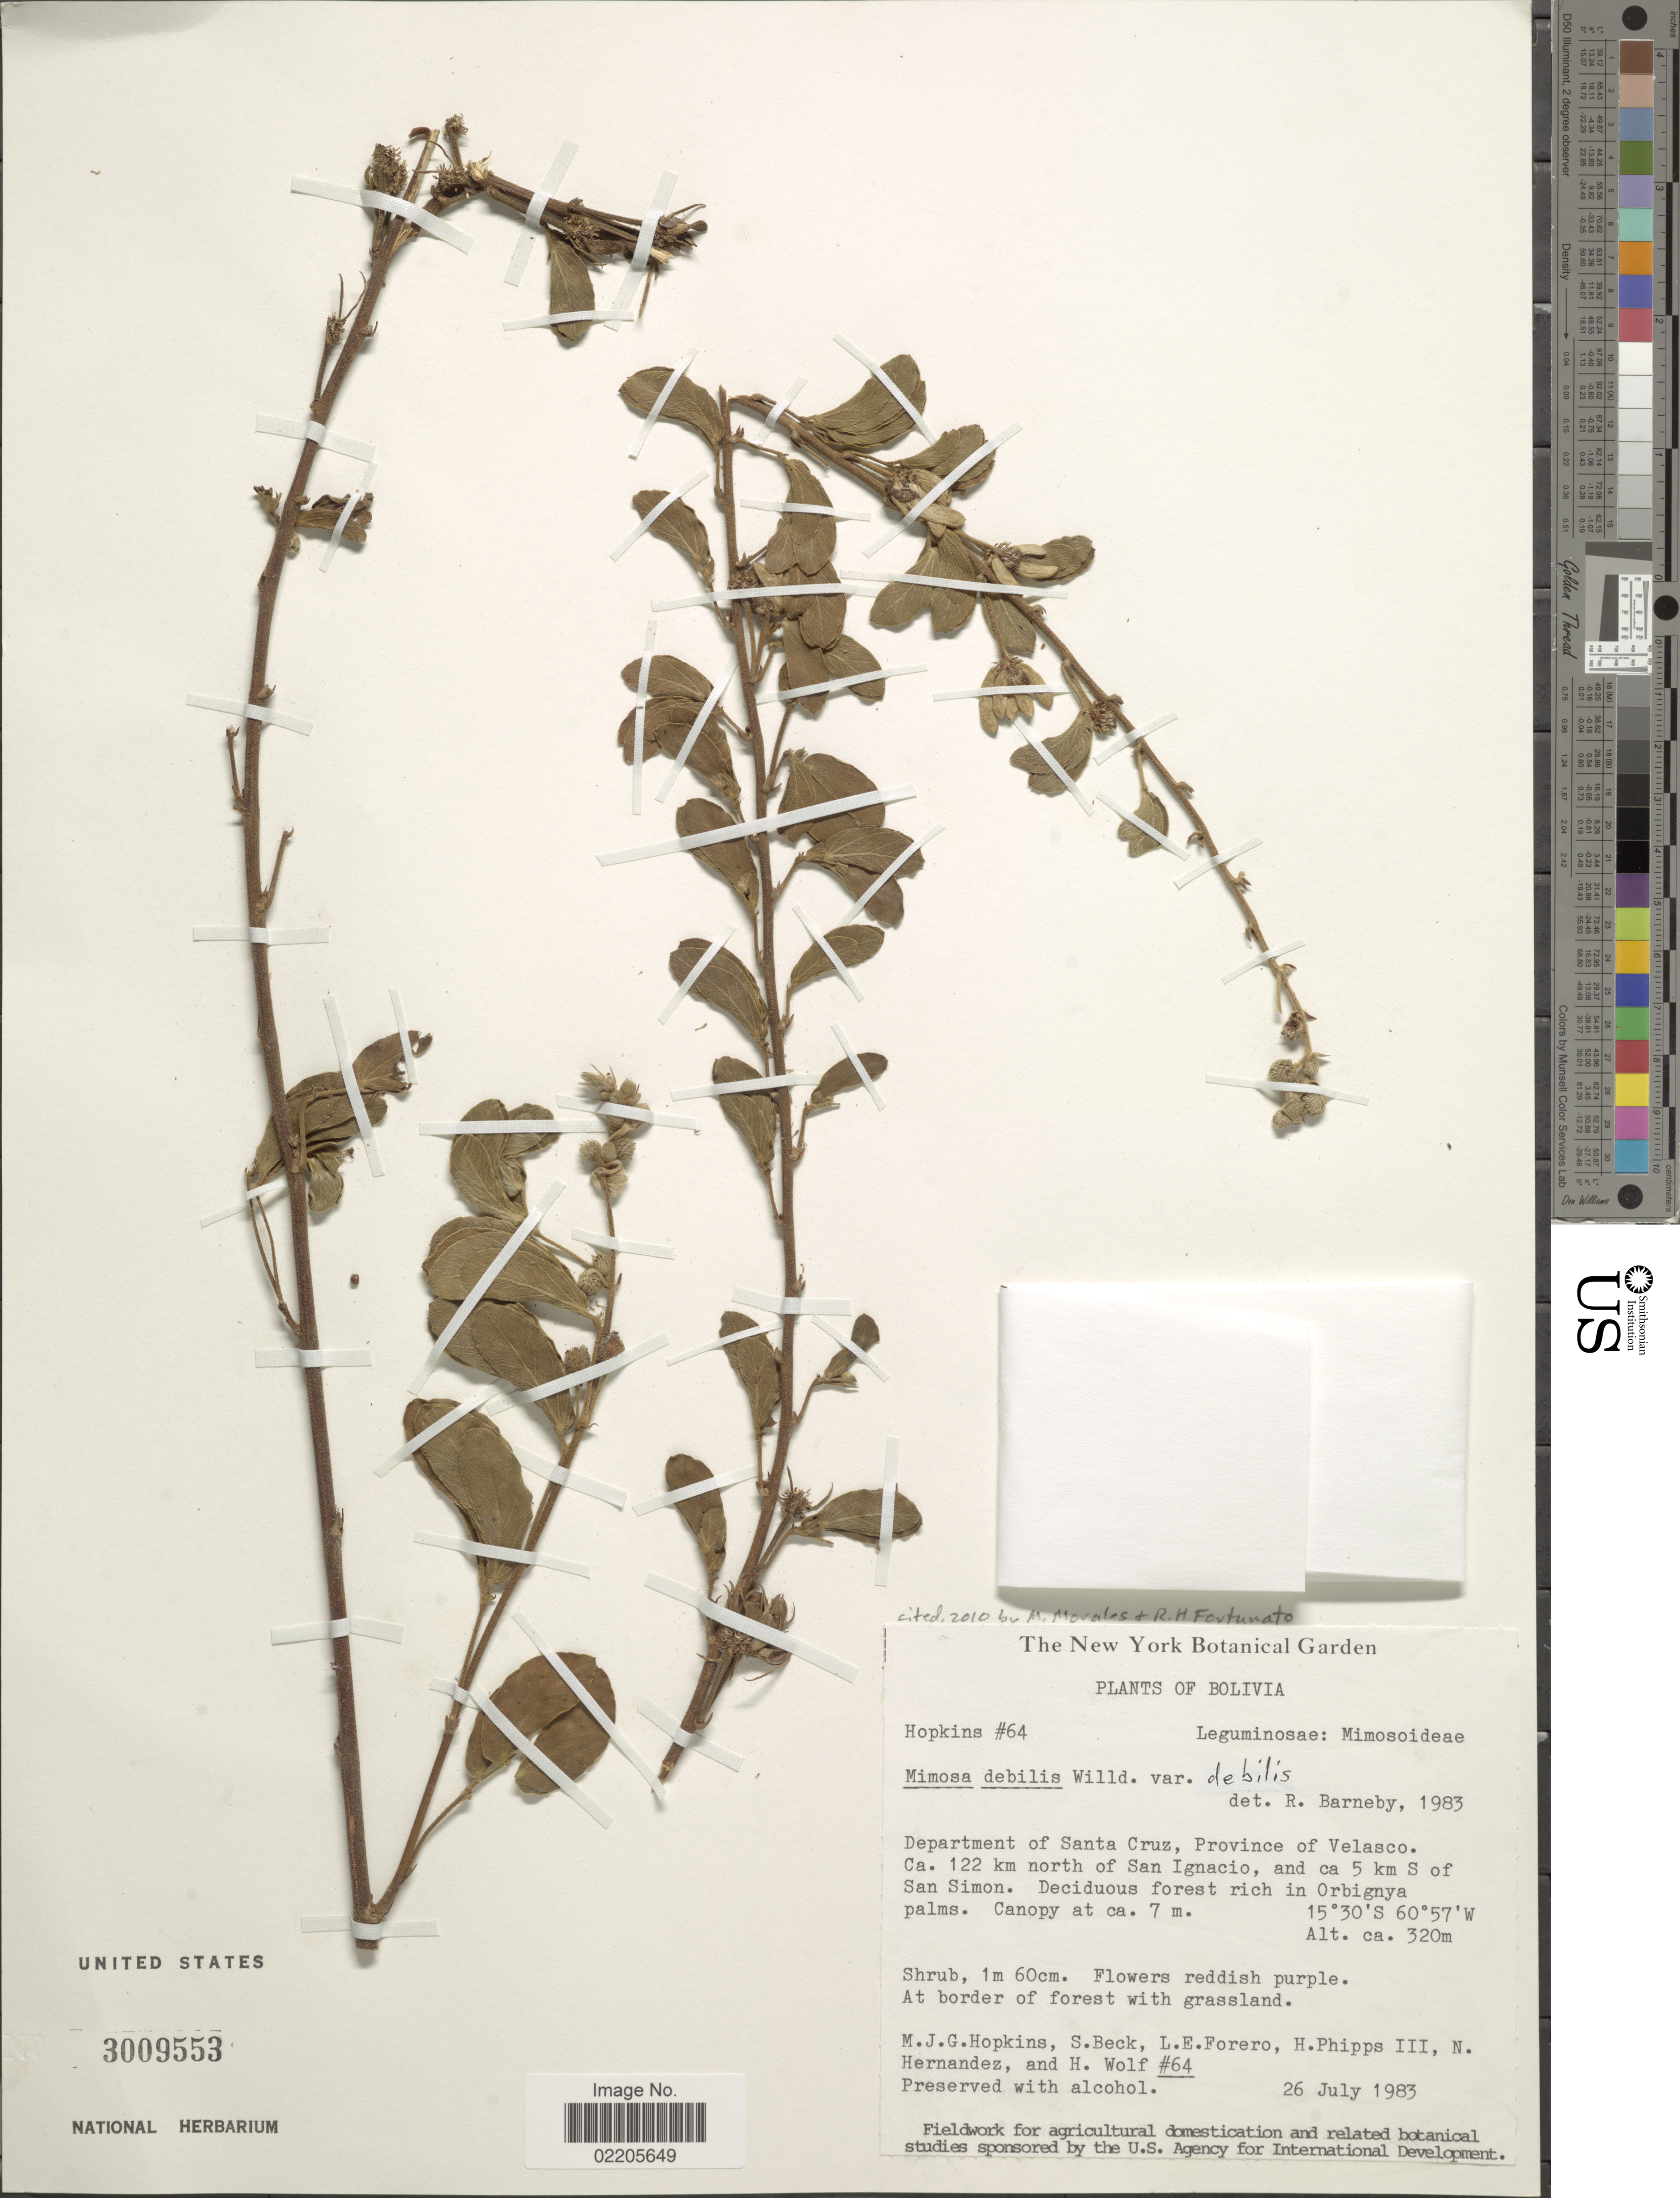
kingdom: Plantae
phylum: Tracheophyta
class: Magnoliopsida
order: Fabales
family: Fabaceae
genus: Mimosa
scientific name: Mimosa debilis var. debilis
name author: Humb. & Bonpl. ex Willd.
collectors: M. J. G. Hopkins, S. G. Beck, L. Forero, H. Phipps & et al.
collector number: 64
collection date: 1983-07-26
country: Bolivia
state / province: Santa Cruz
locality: Department of Santa Cruz, Province of Velasco. Ca. 122 km north of San Ignacio, and ca 5 km S of San Simon. Deciduous forest rich in orbignya palms. Canopy at ca. 7 m.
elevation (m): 320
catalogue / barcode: US 3009553